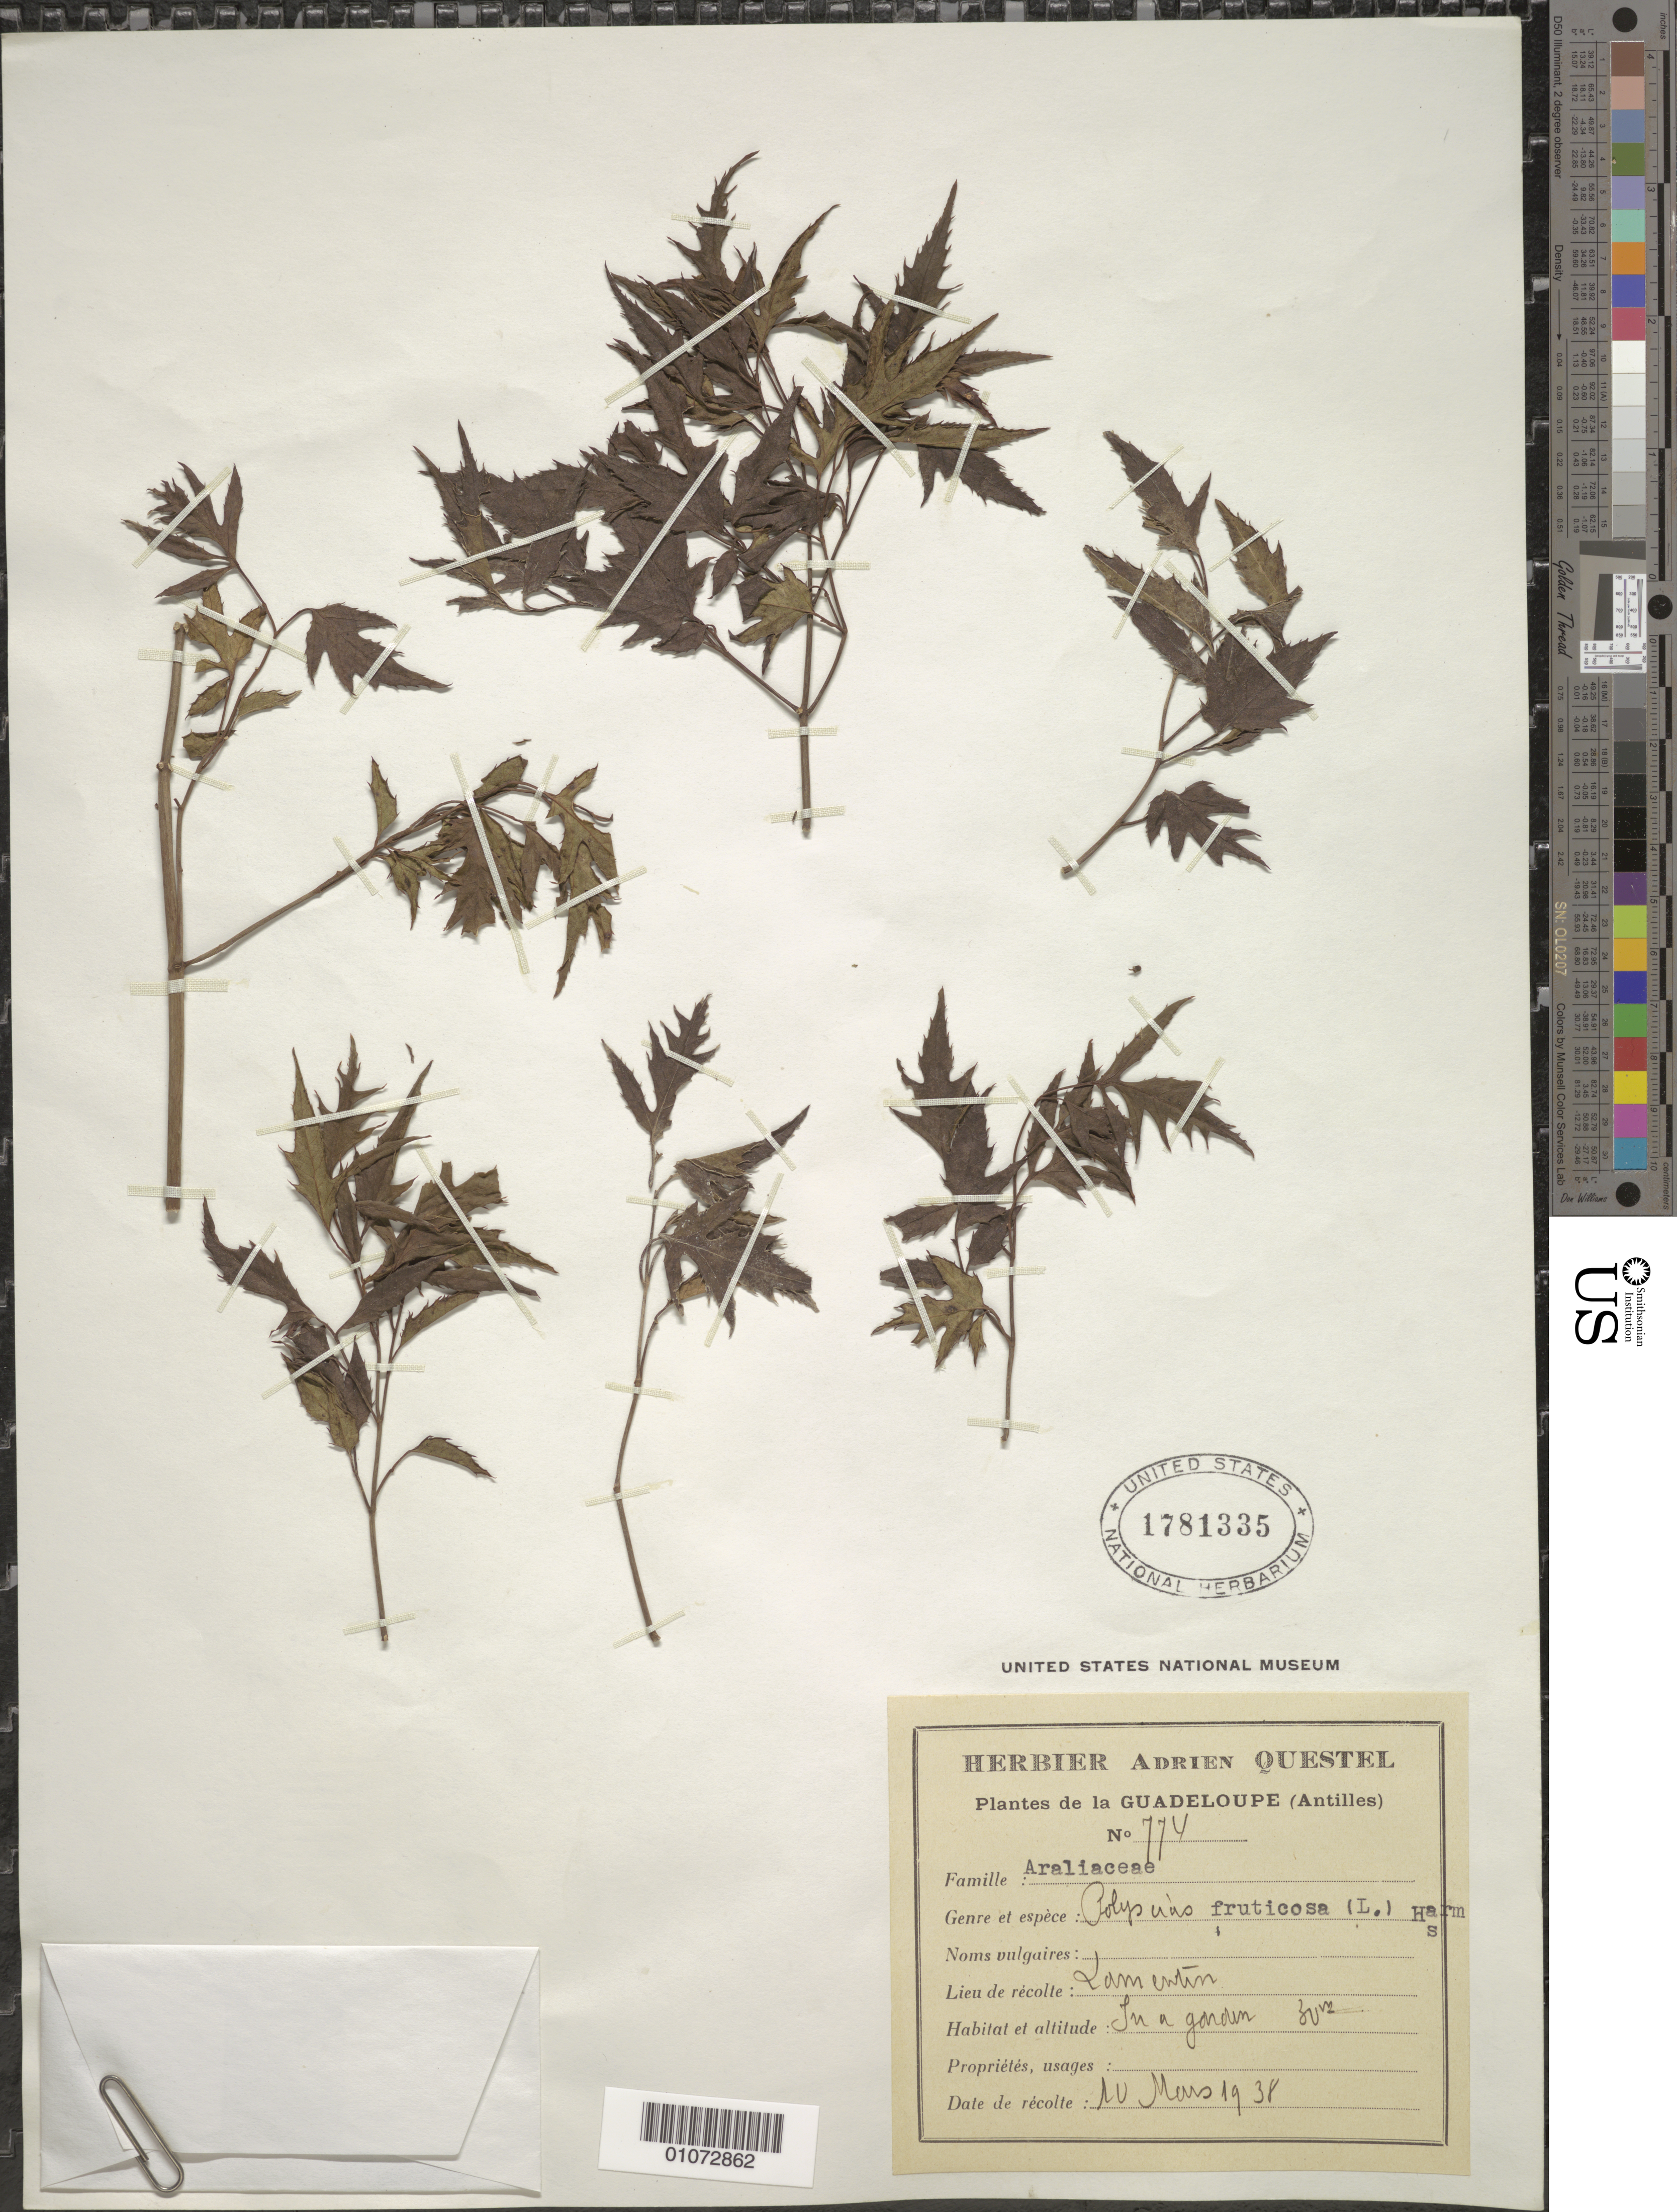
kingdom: Plantae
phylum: Tracheophyta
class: Magnoliopsida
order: Apiales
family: Araliaceae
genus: Polyscias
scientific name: Polyscias fruticosa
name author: (L.) Harms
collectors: A. Questel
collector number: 774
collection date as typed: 10 Mar 1938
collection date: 1938-03-10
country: Guadeloupe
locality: In a garden, Lomentin?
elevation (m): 30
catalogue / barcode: US 1781335